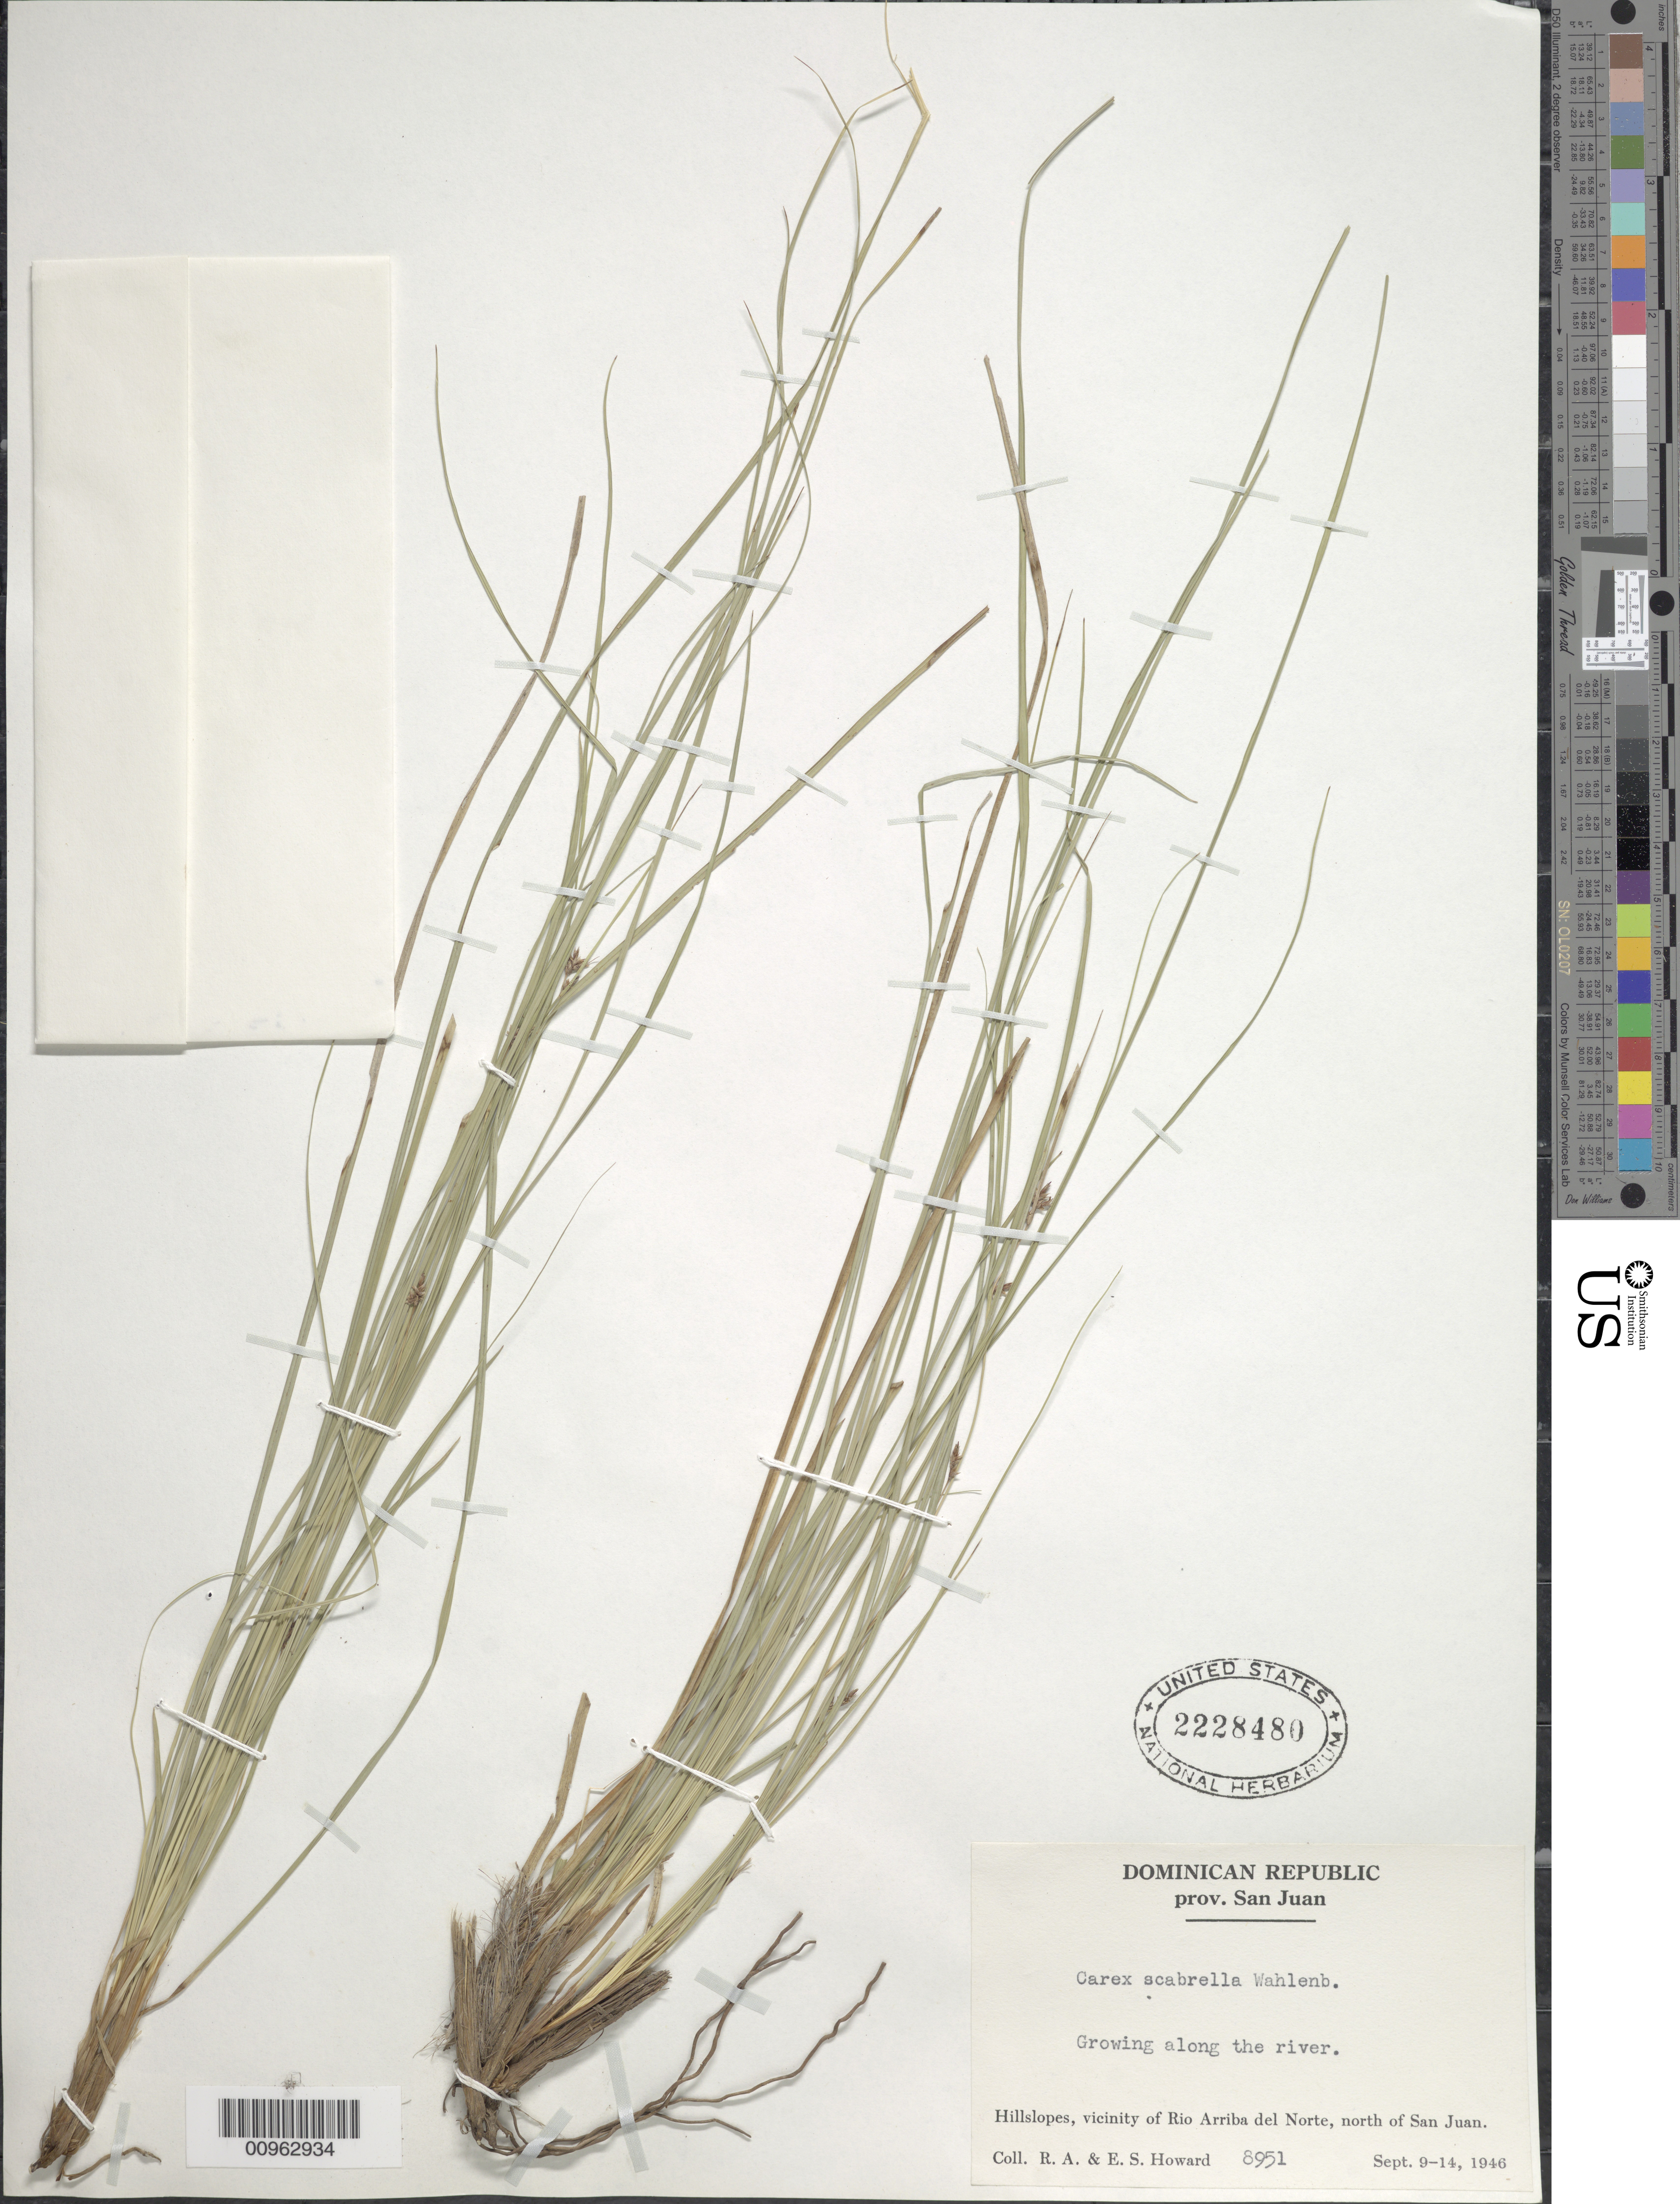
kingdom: Plantae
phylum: Tracheophyta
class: Liliopsida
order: Poales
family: Cyperaceae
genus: Carex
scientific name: Carex scabrella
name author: Wahlenb.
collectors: R. A. Howard & E. S. Howard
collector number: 8951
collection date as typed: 09 Sep 1946 to 14 Sep 1946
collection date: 1946-09-09/1946-09-14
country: Dominican Republic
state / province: San Juan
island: Hispaniola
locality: Vicinity of Río Arriba del Norte, north of San Juan.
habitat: Growing along the river, hillslopes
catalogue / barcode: US 2228480